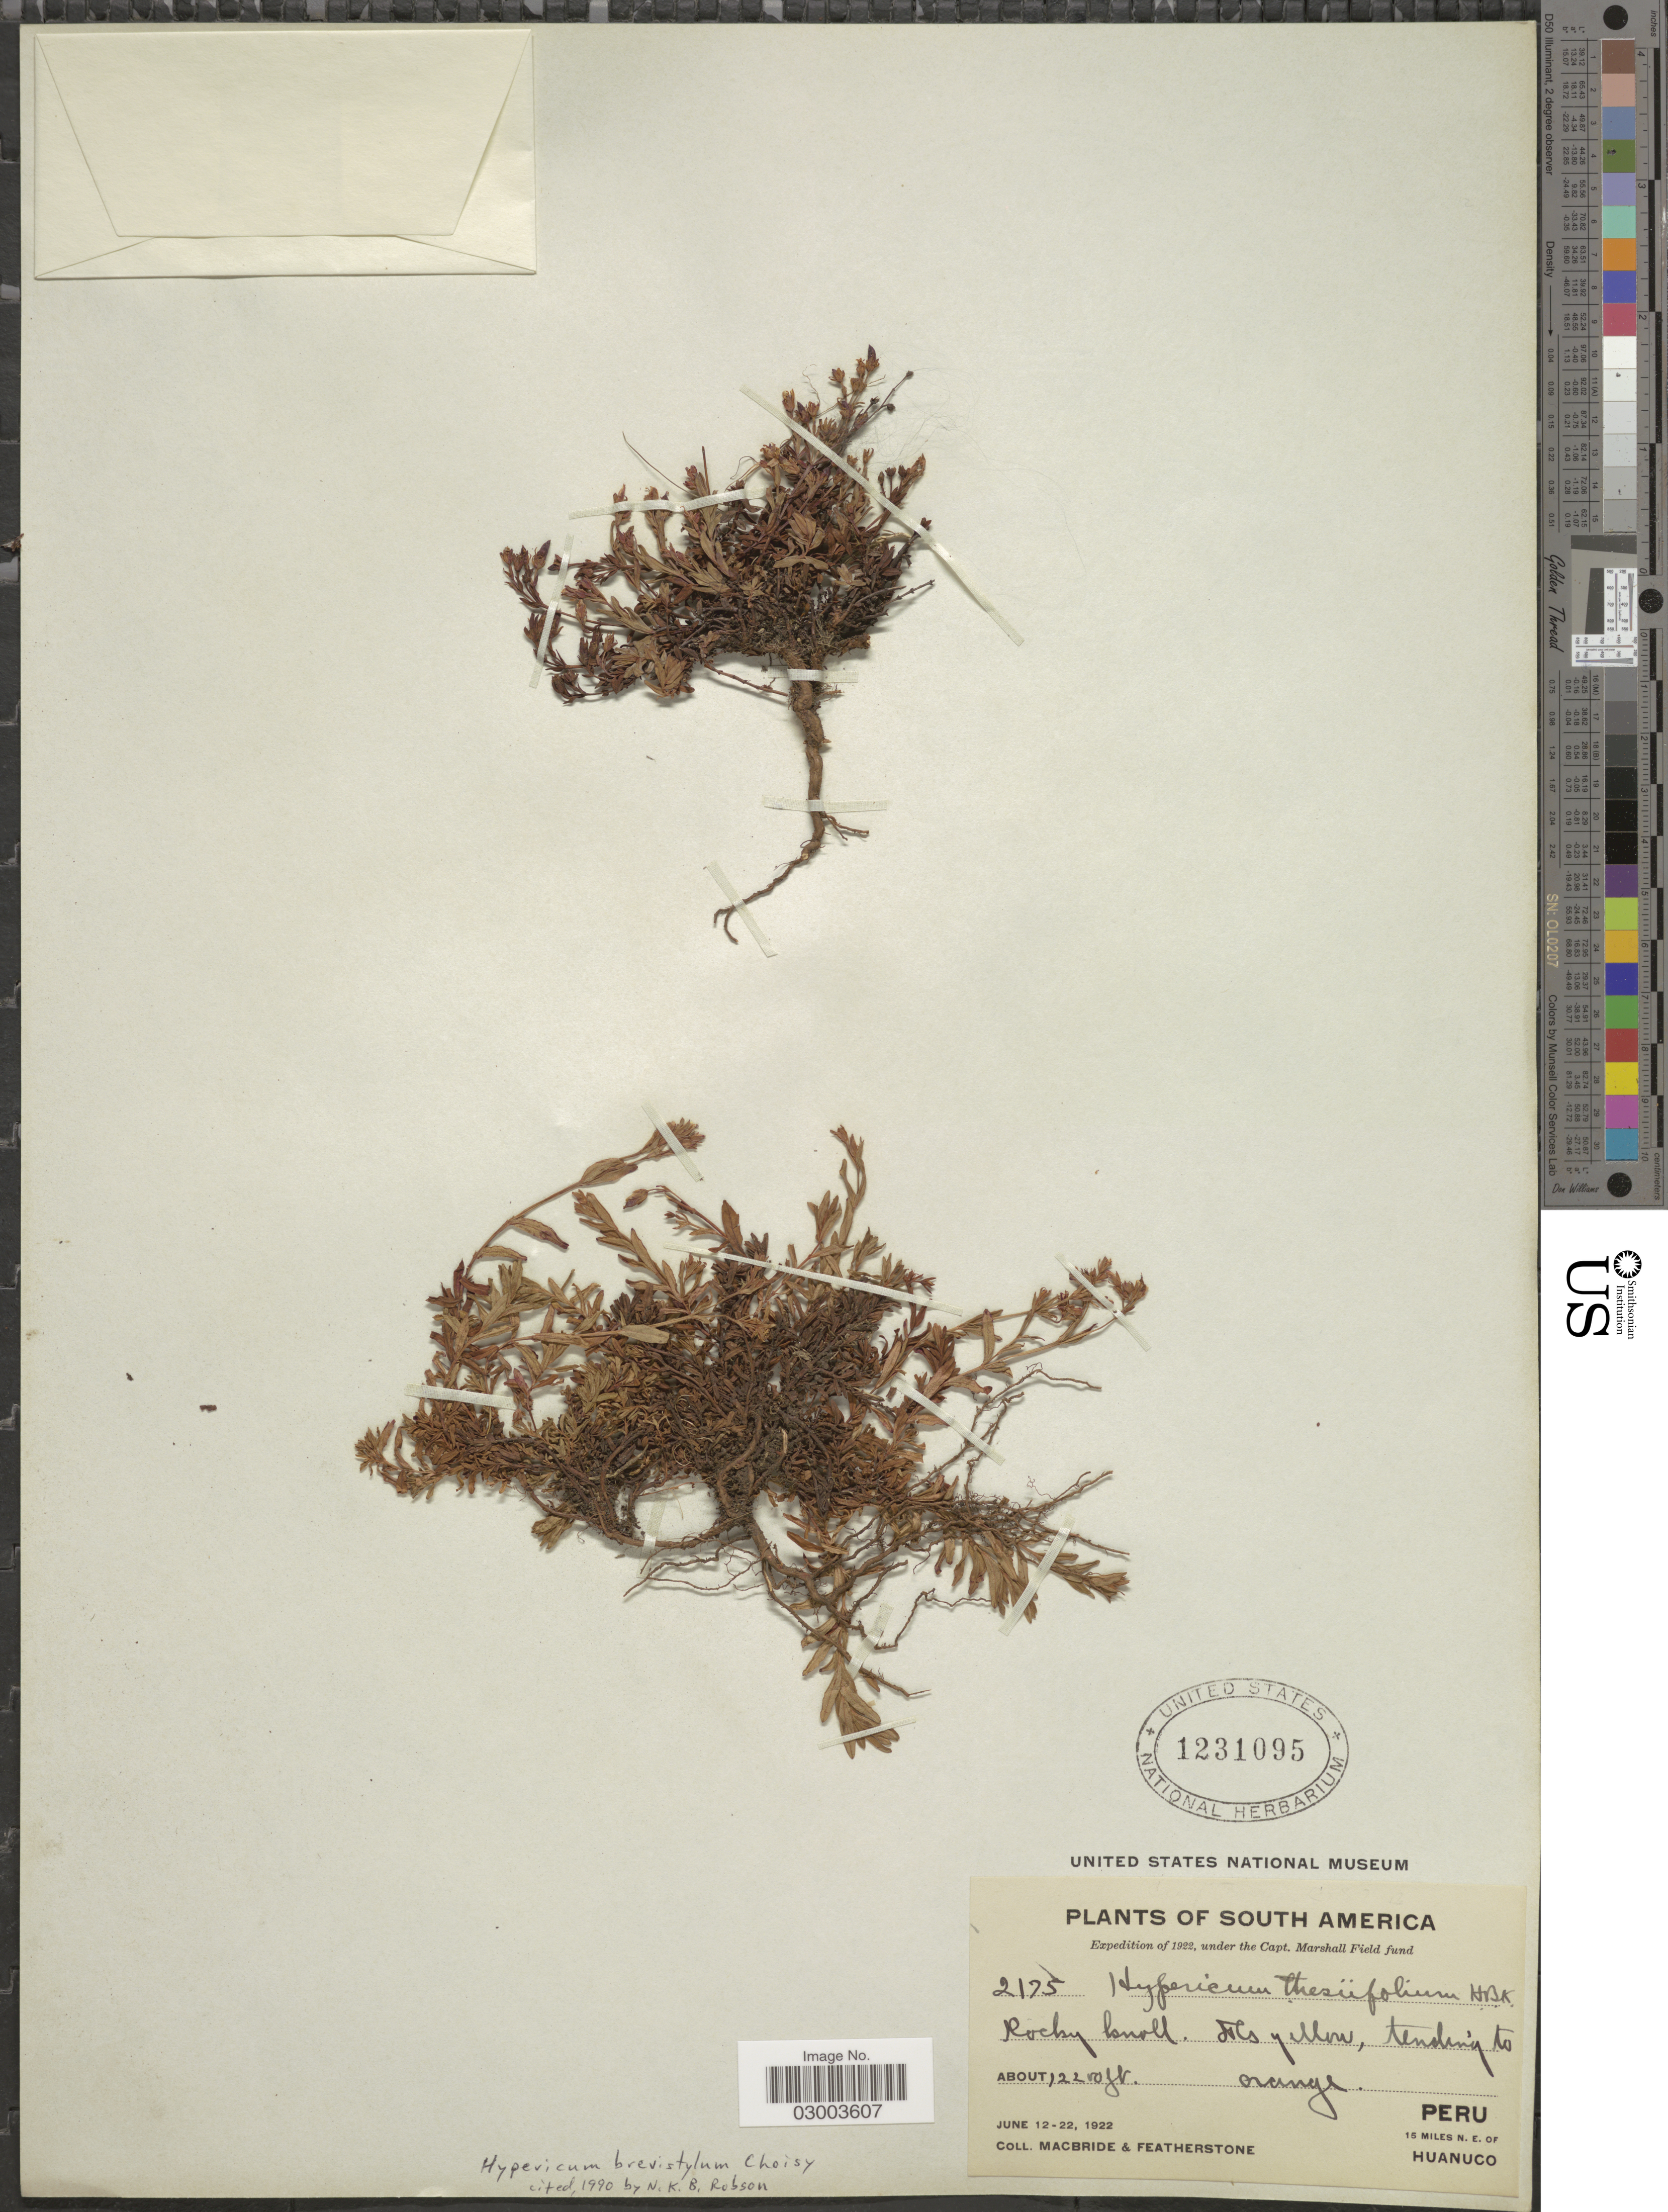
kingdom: Plantae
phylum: Tracheophyta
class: Magnoliopsida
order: Malpighiales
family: Hypericaceae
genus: Hypericum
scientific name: Hypericum brevistylum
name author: Choisy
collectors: Macbride, -- & -. Featherstone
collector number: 2175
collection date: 1922-06-12/1922-06-22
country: Peru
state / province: Huánuco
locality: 15 miles NE of Huanuco.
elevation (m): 3719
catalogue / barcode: US 1231095